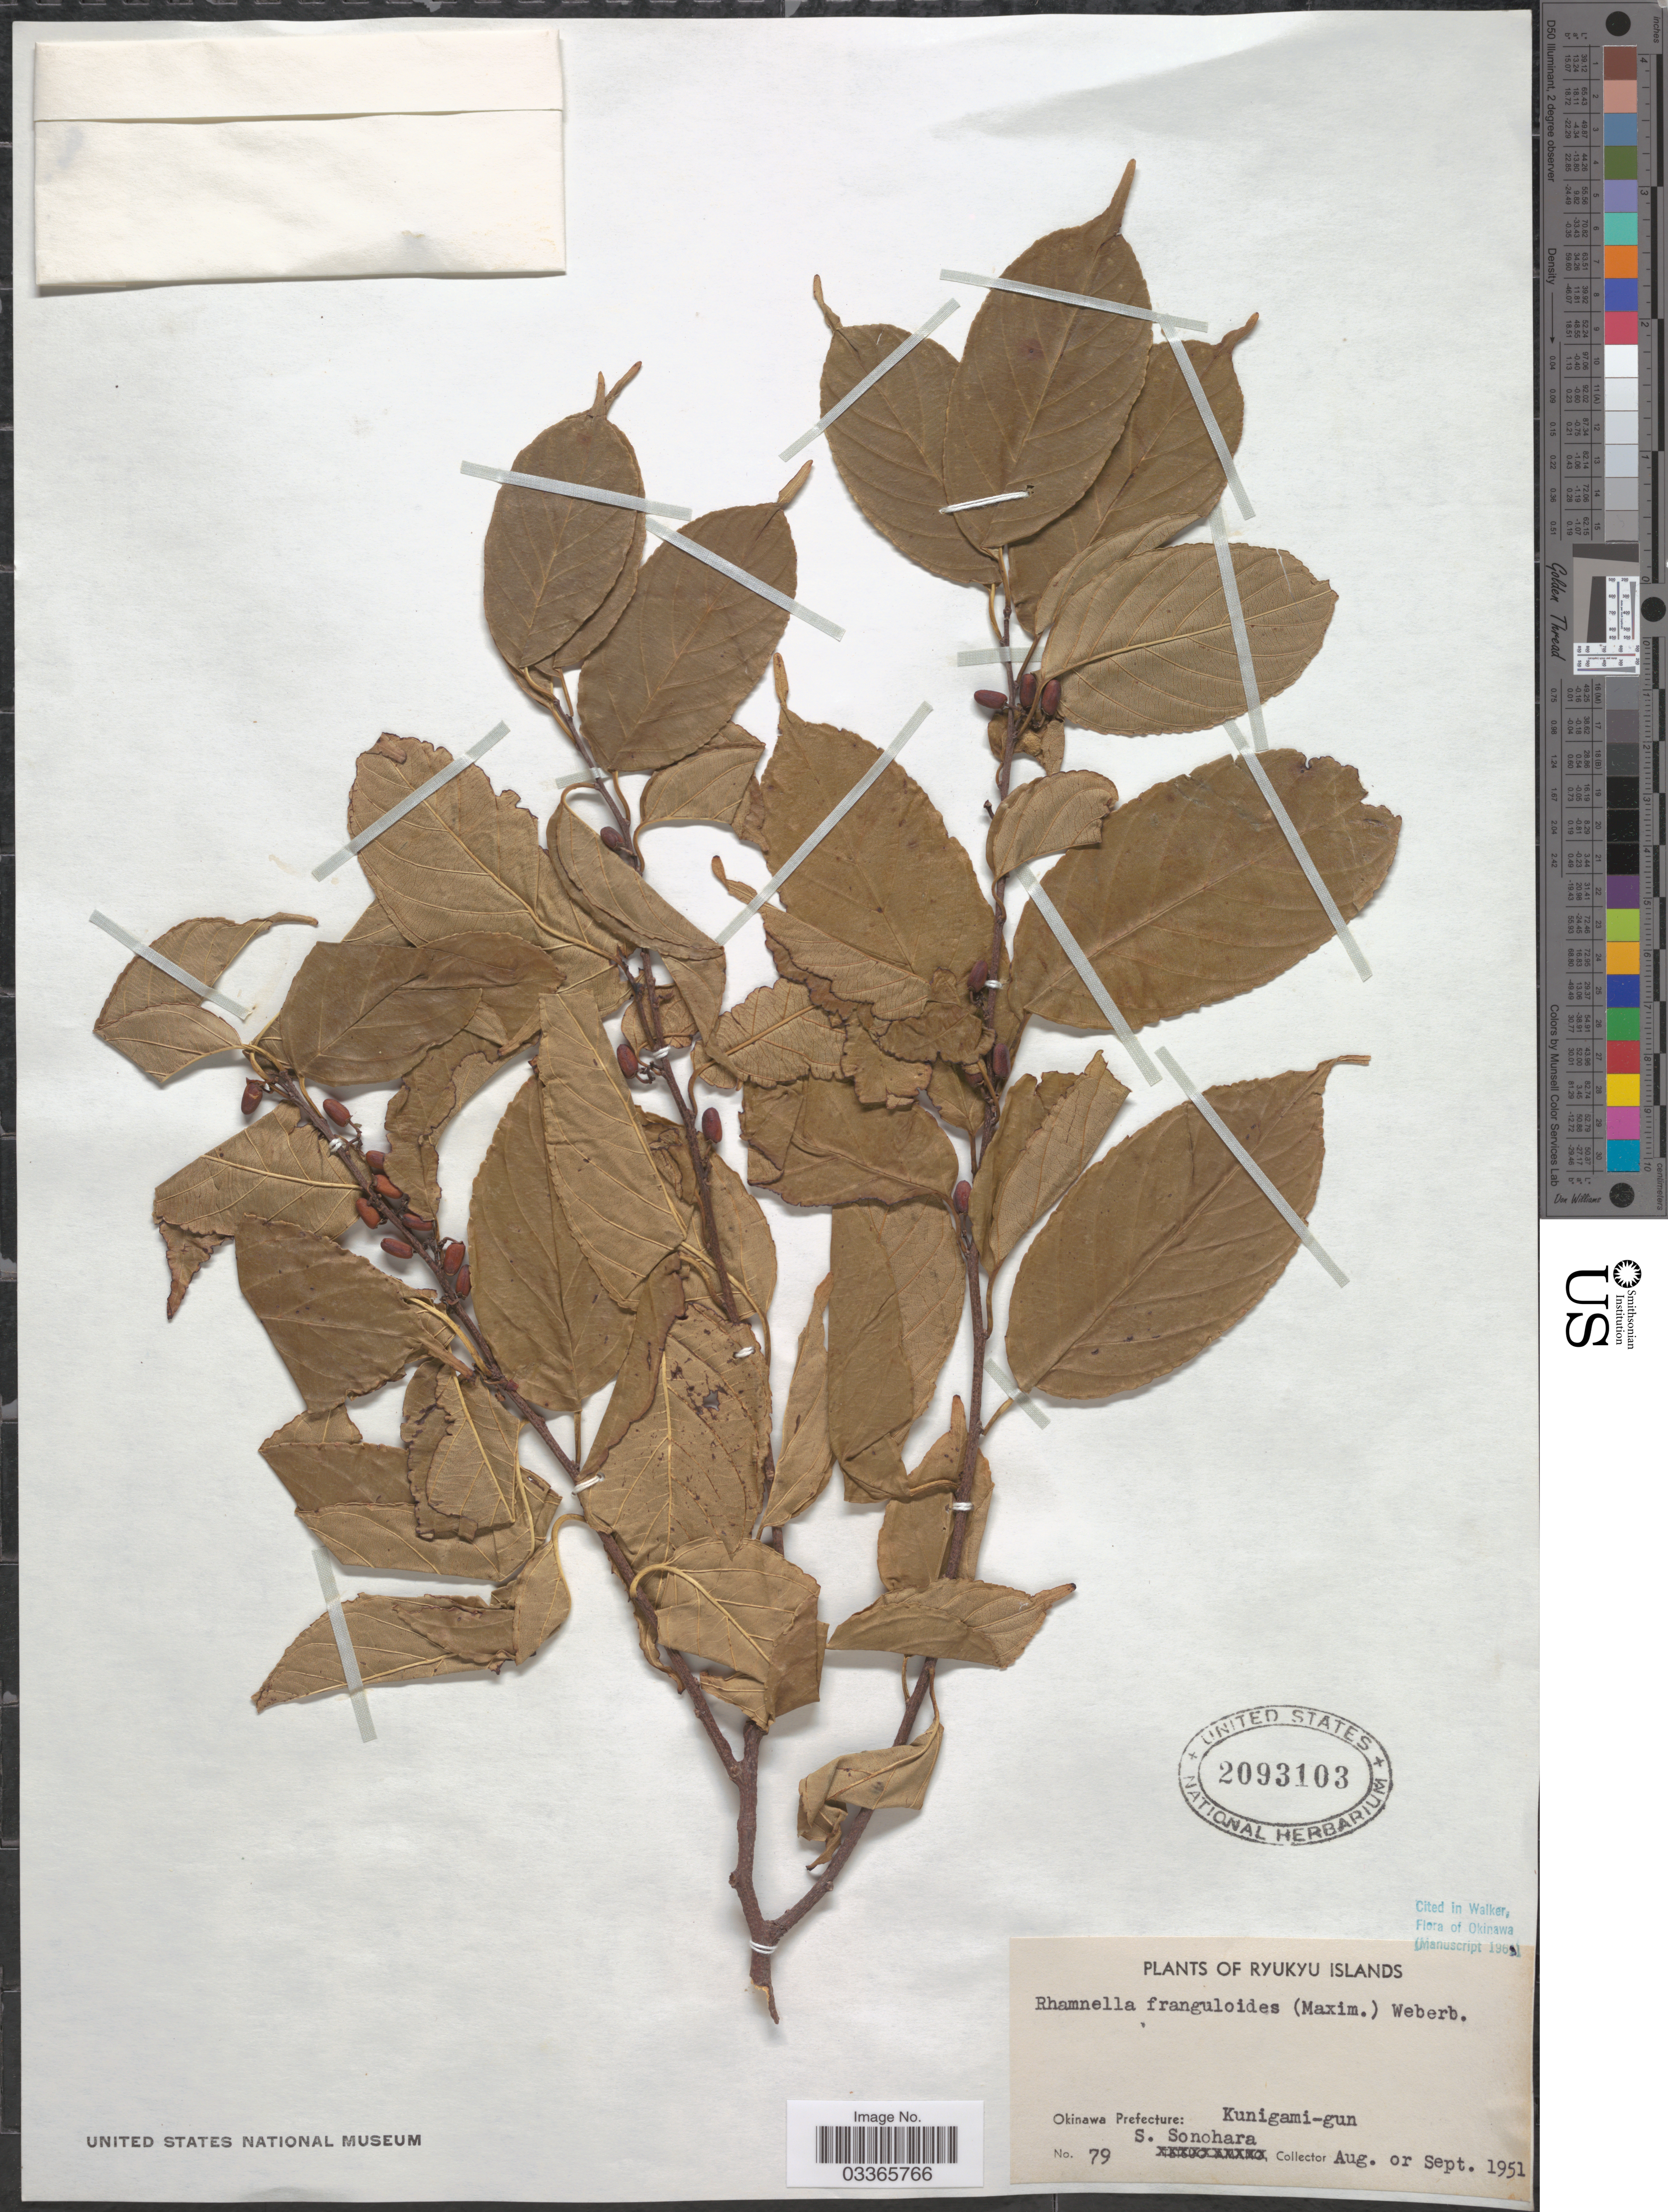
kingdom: Plantae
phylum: Tracheophyta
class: Magnoliopsida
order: Rosales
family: Rhamnaceae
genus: Rhamnella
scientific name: Rhamnella franguloides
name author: (Maxim.) Weberb.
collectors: S. Sonohara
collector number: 79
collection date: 1951-08/1951-09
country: Japan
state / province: Okinawa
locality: Ryukyu Islands. Okinawa Prefecture: Kunigami-gun.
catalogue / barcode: US 2093103